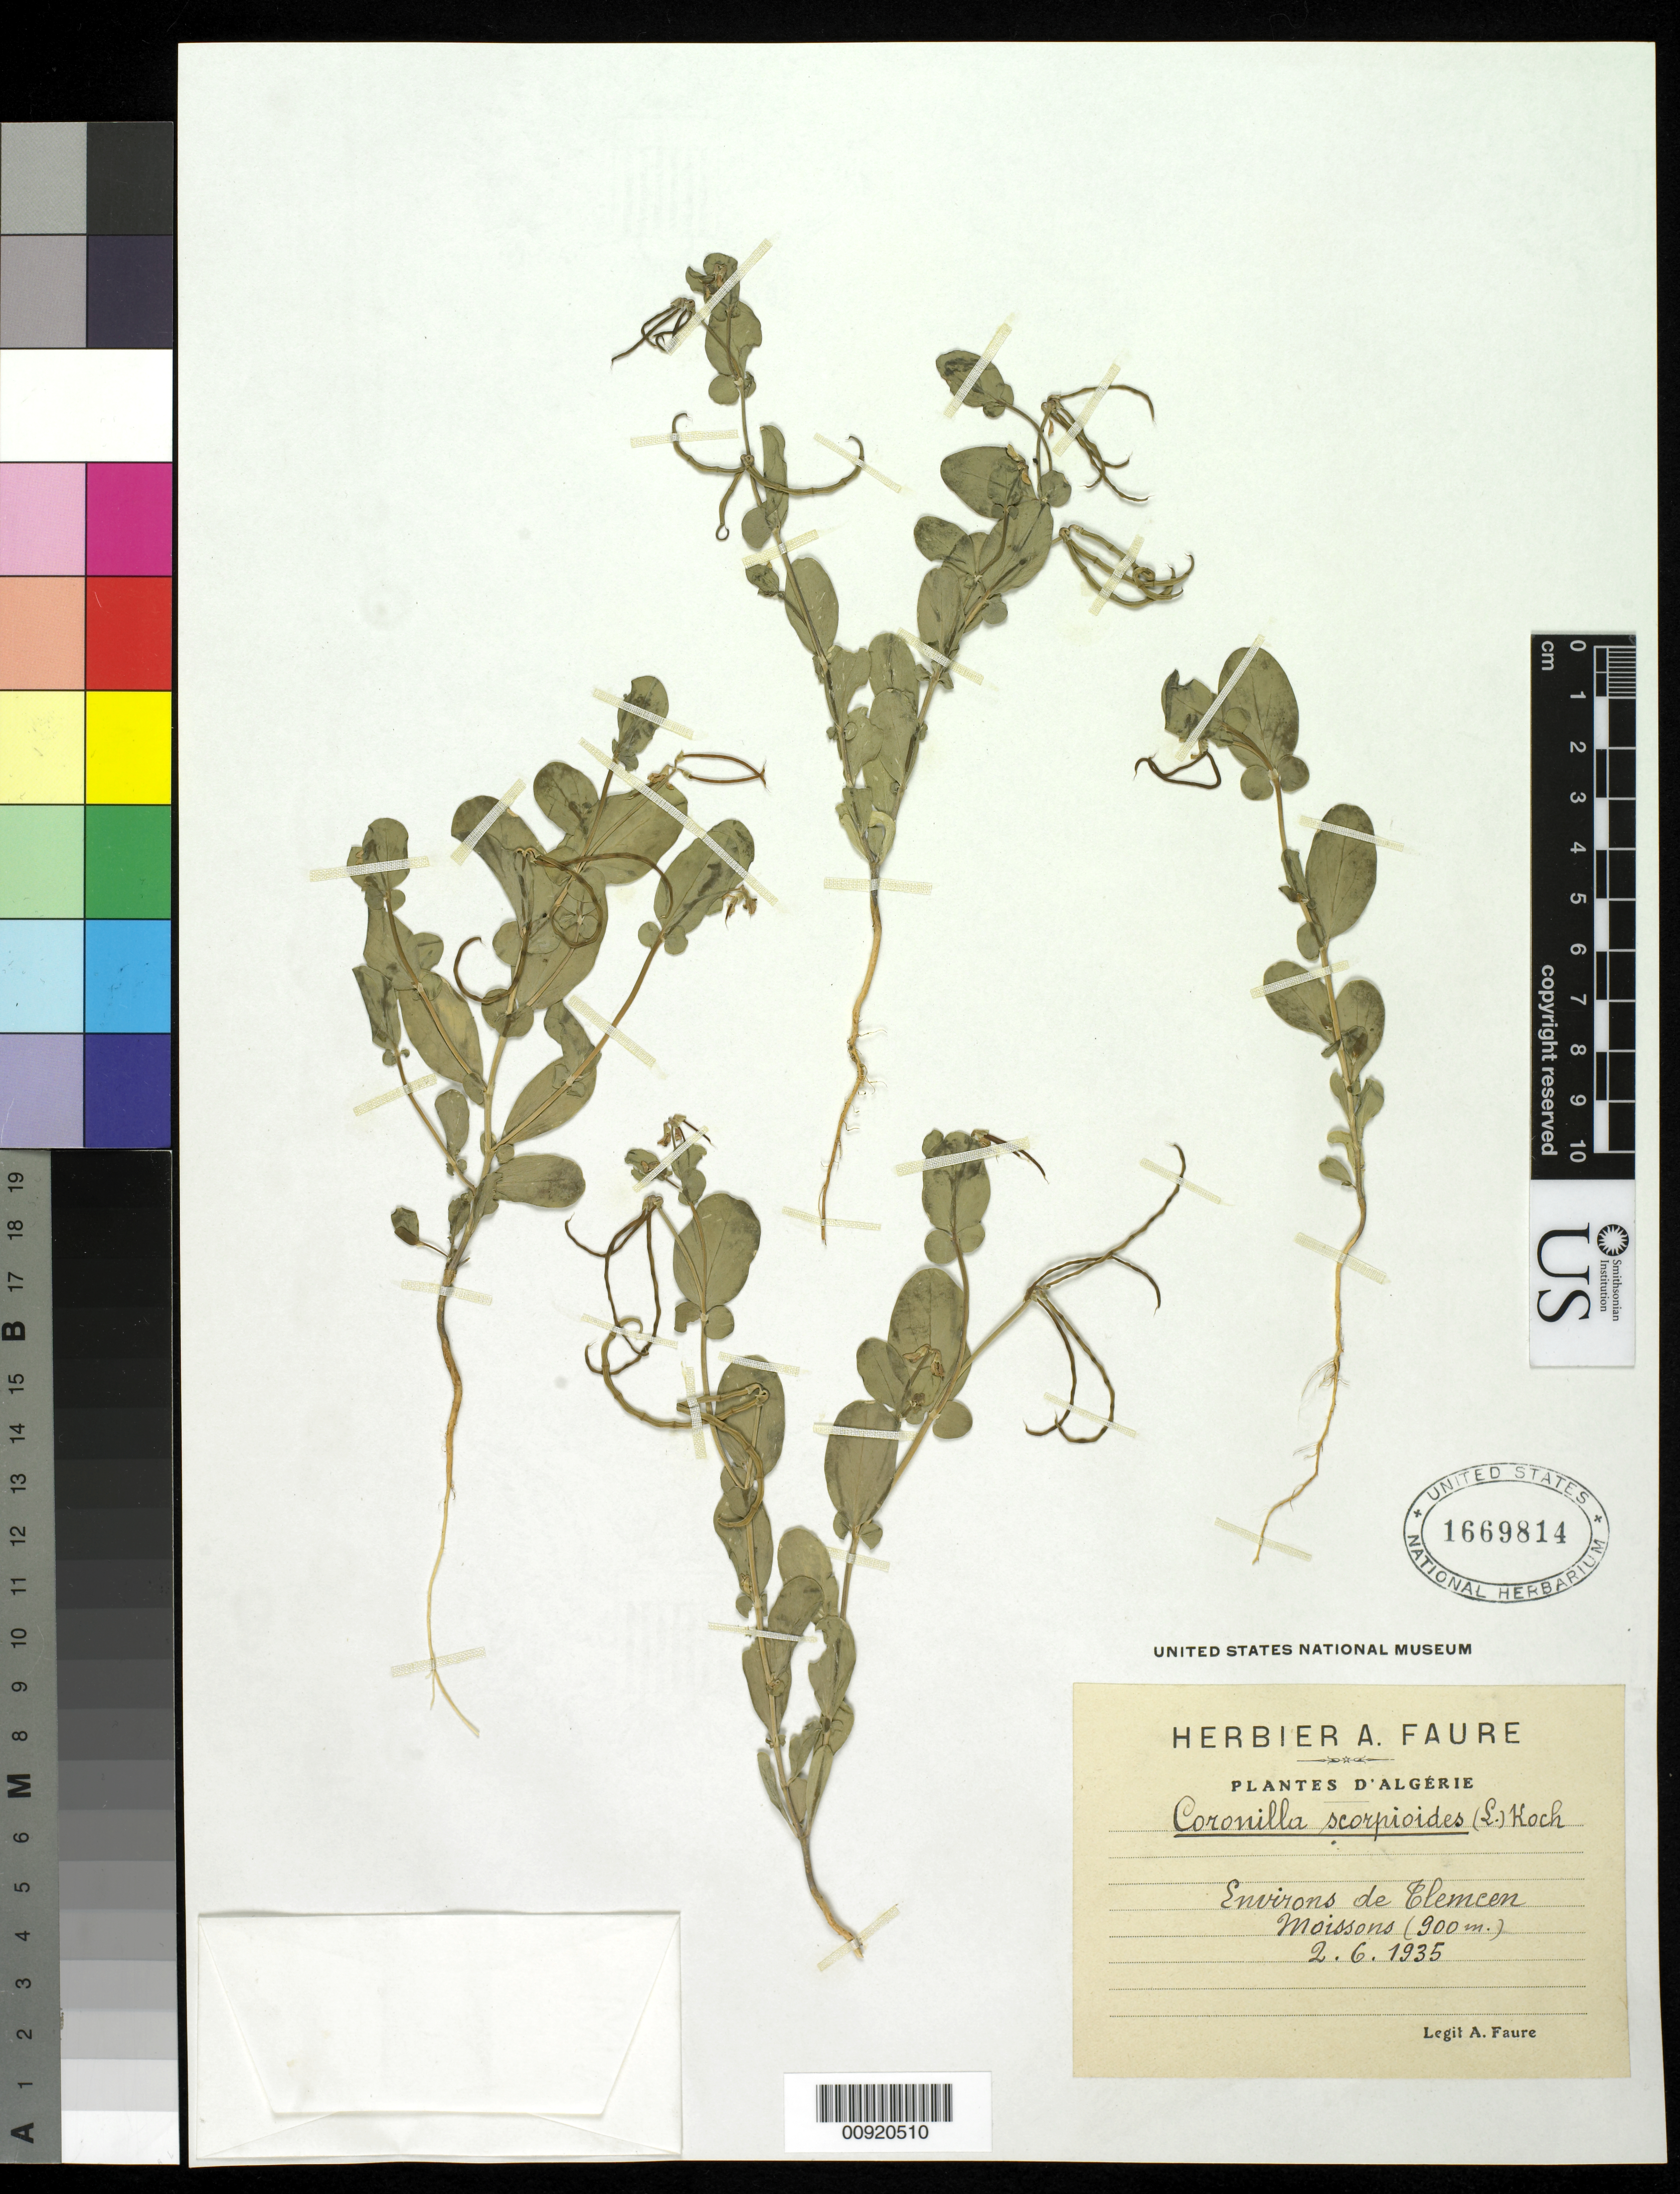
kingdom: Plantae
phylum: Tracheophyta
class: Magnoliopsida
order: Fabales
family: Fabaceae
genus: Coronilla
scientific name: Coronilla scorpioides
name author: K. Koch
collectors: A. Faure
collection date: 1935-06-02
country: Algeria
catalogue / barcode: US 1669814